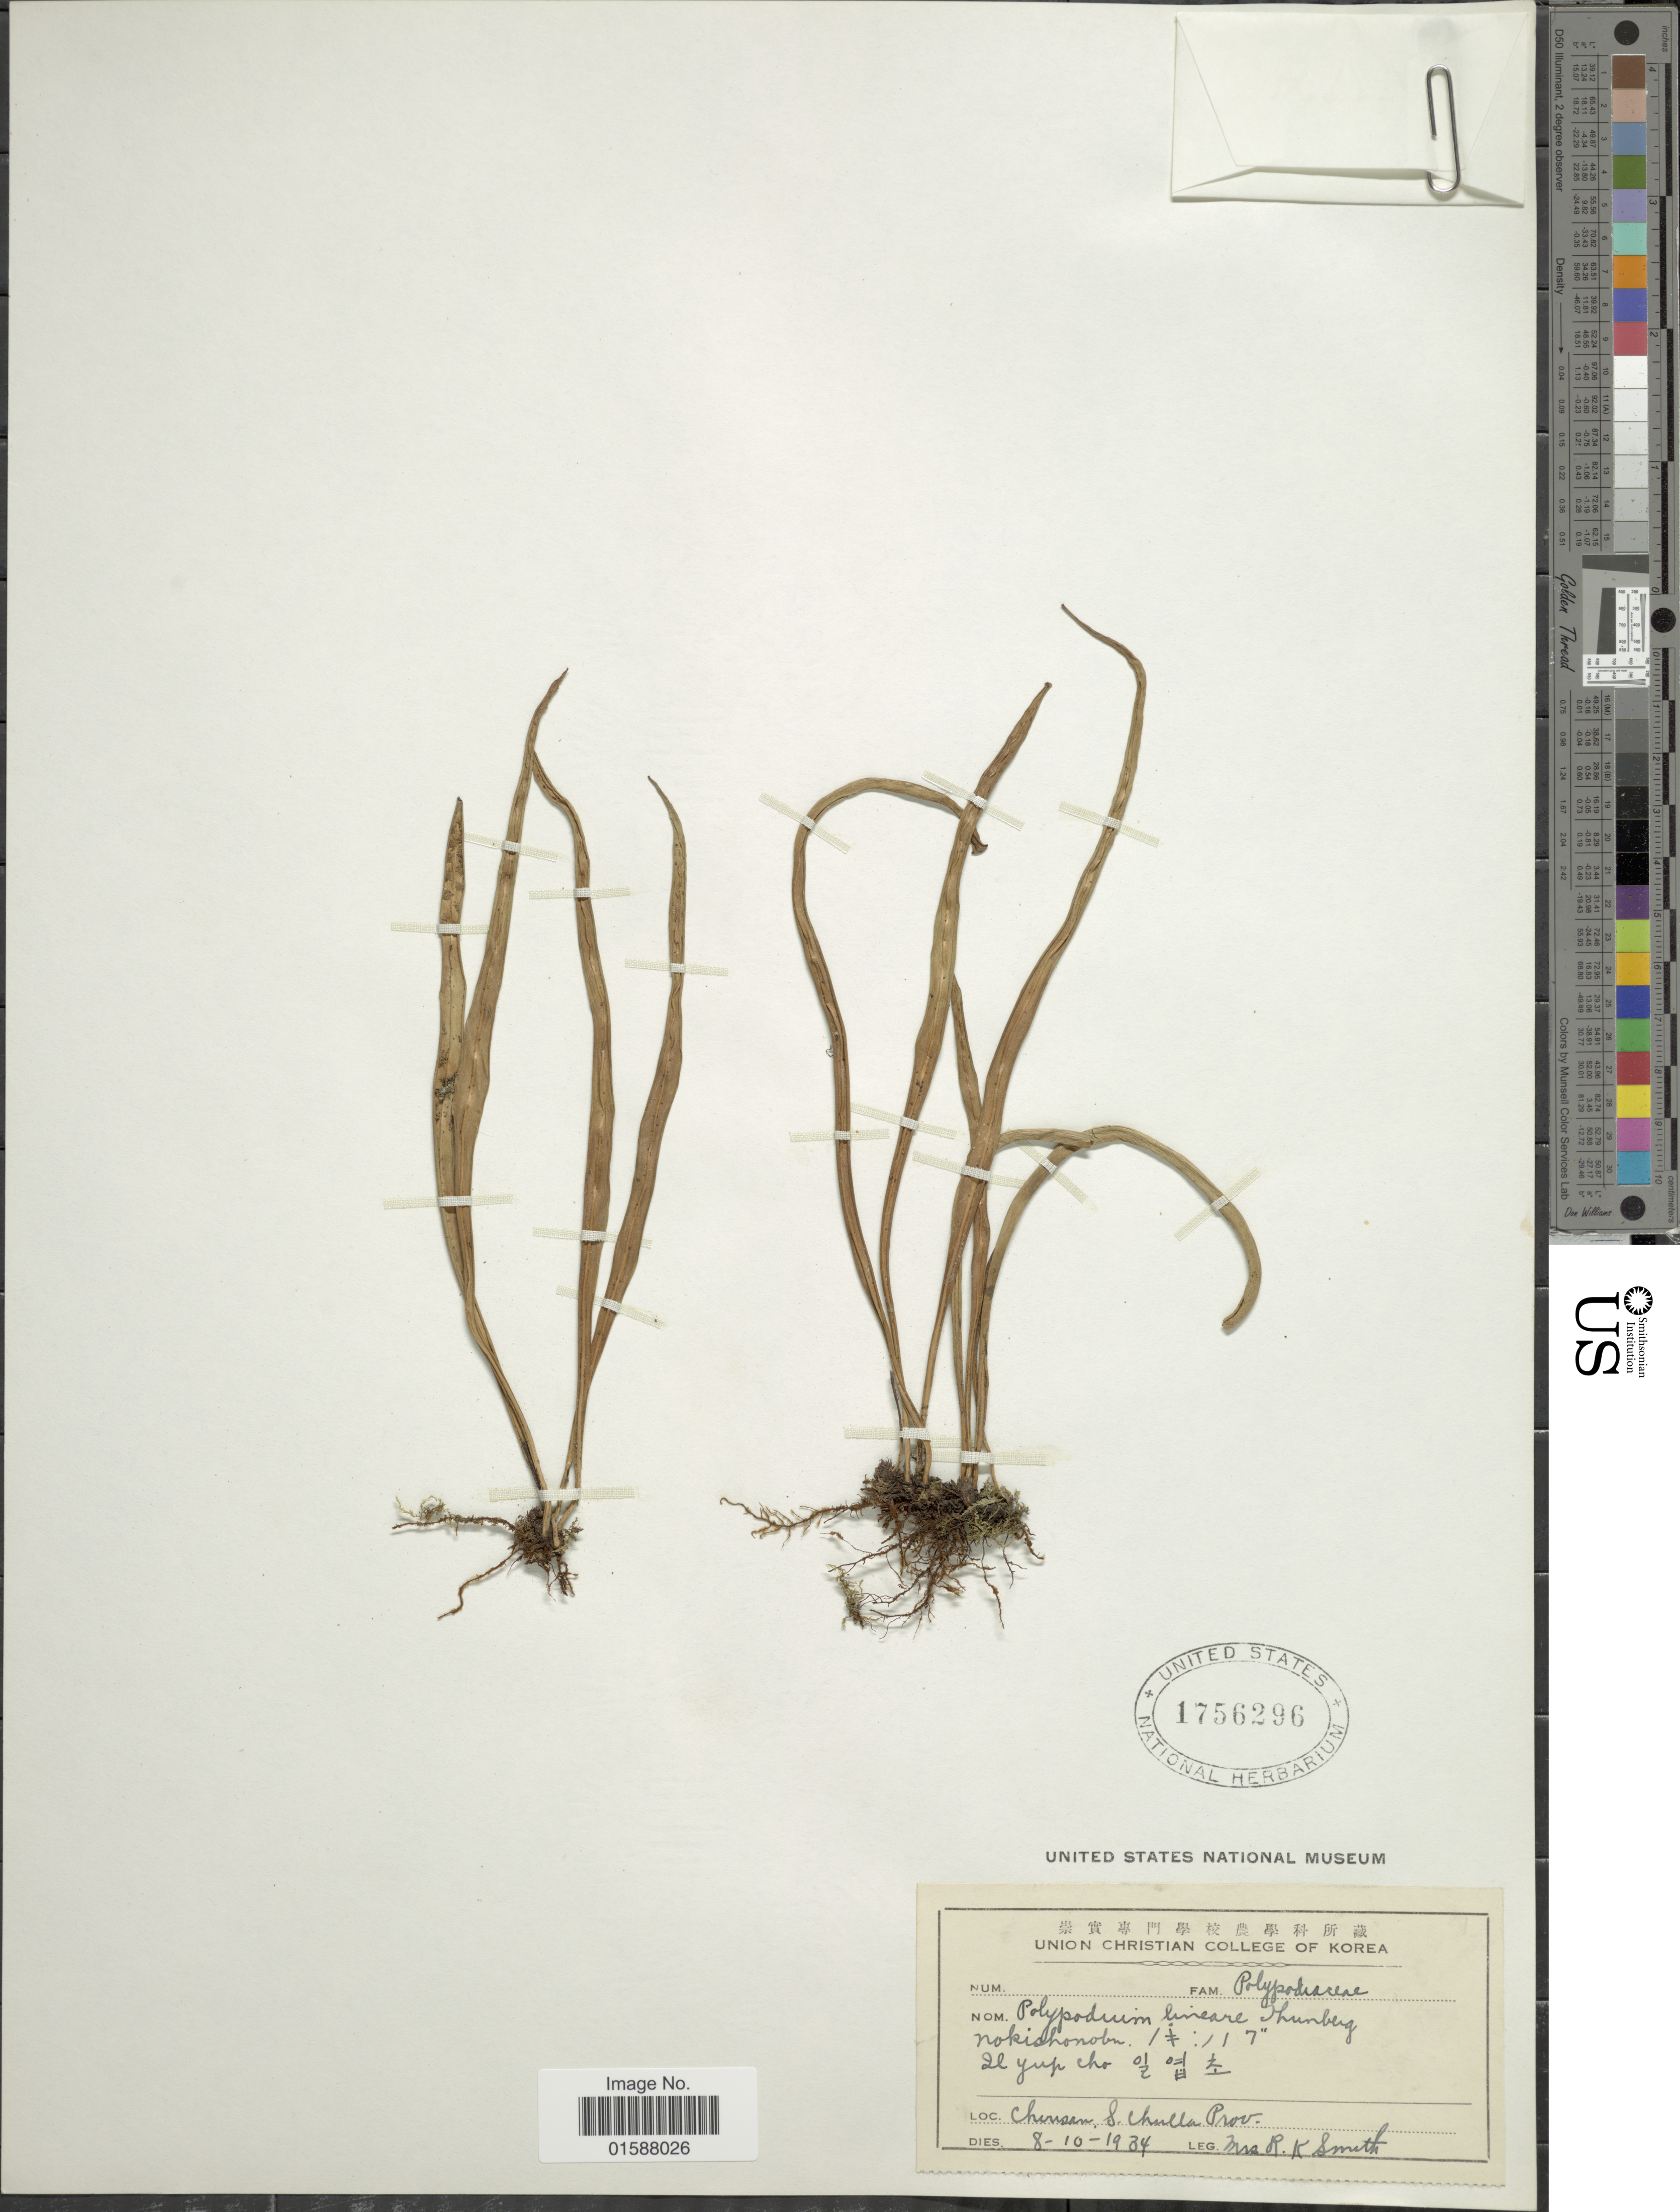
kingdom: Plantae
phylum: Tracheophyta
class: Polypodiopsida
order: Polypodiales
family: Polypodiaceae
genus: Lepisorus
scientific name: Lepisorus thunbergianus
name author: (Kaulf.) Ching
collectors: R. Smith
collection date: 1934-10-08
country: South Korea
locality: Chensen, S. Chulla Prov.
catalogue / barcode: US 1756296